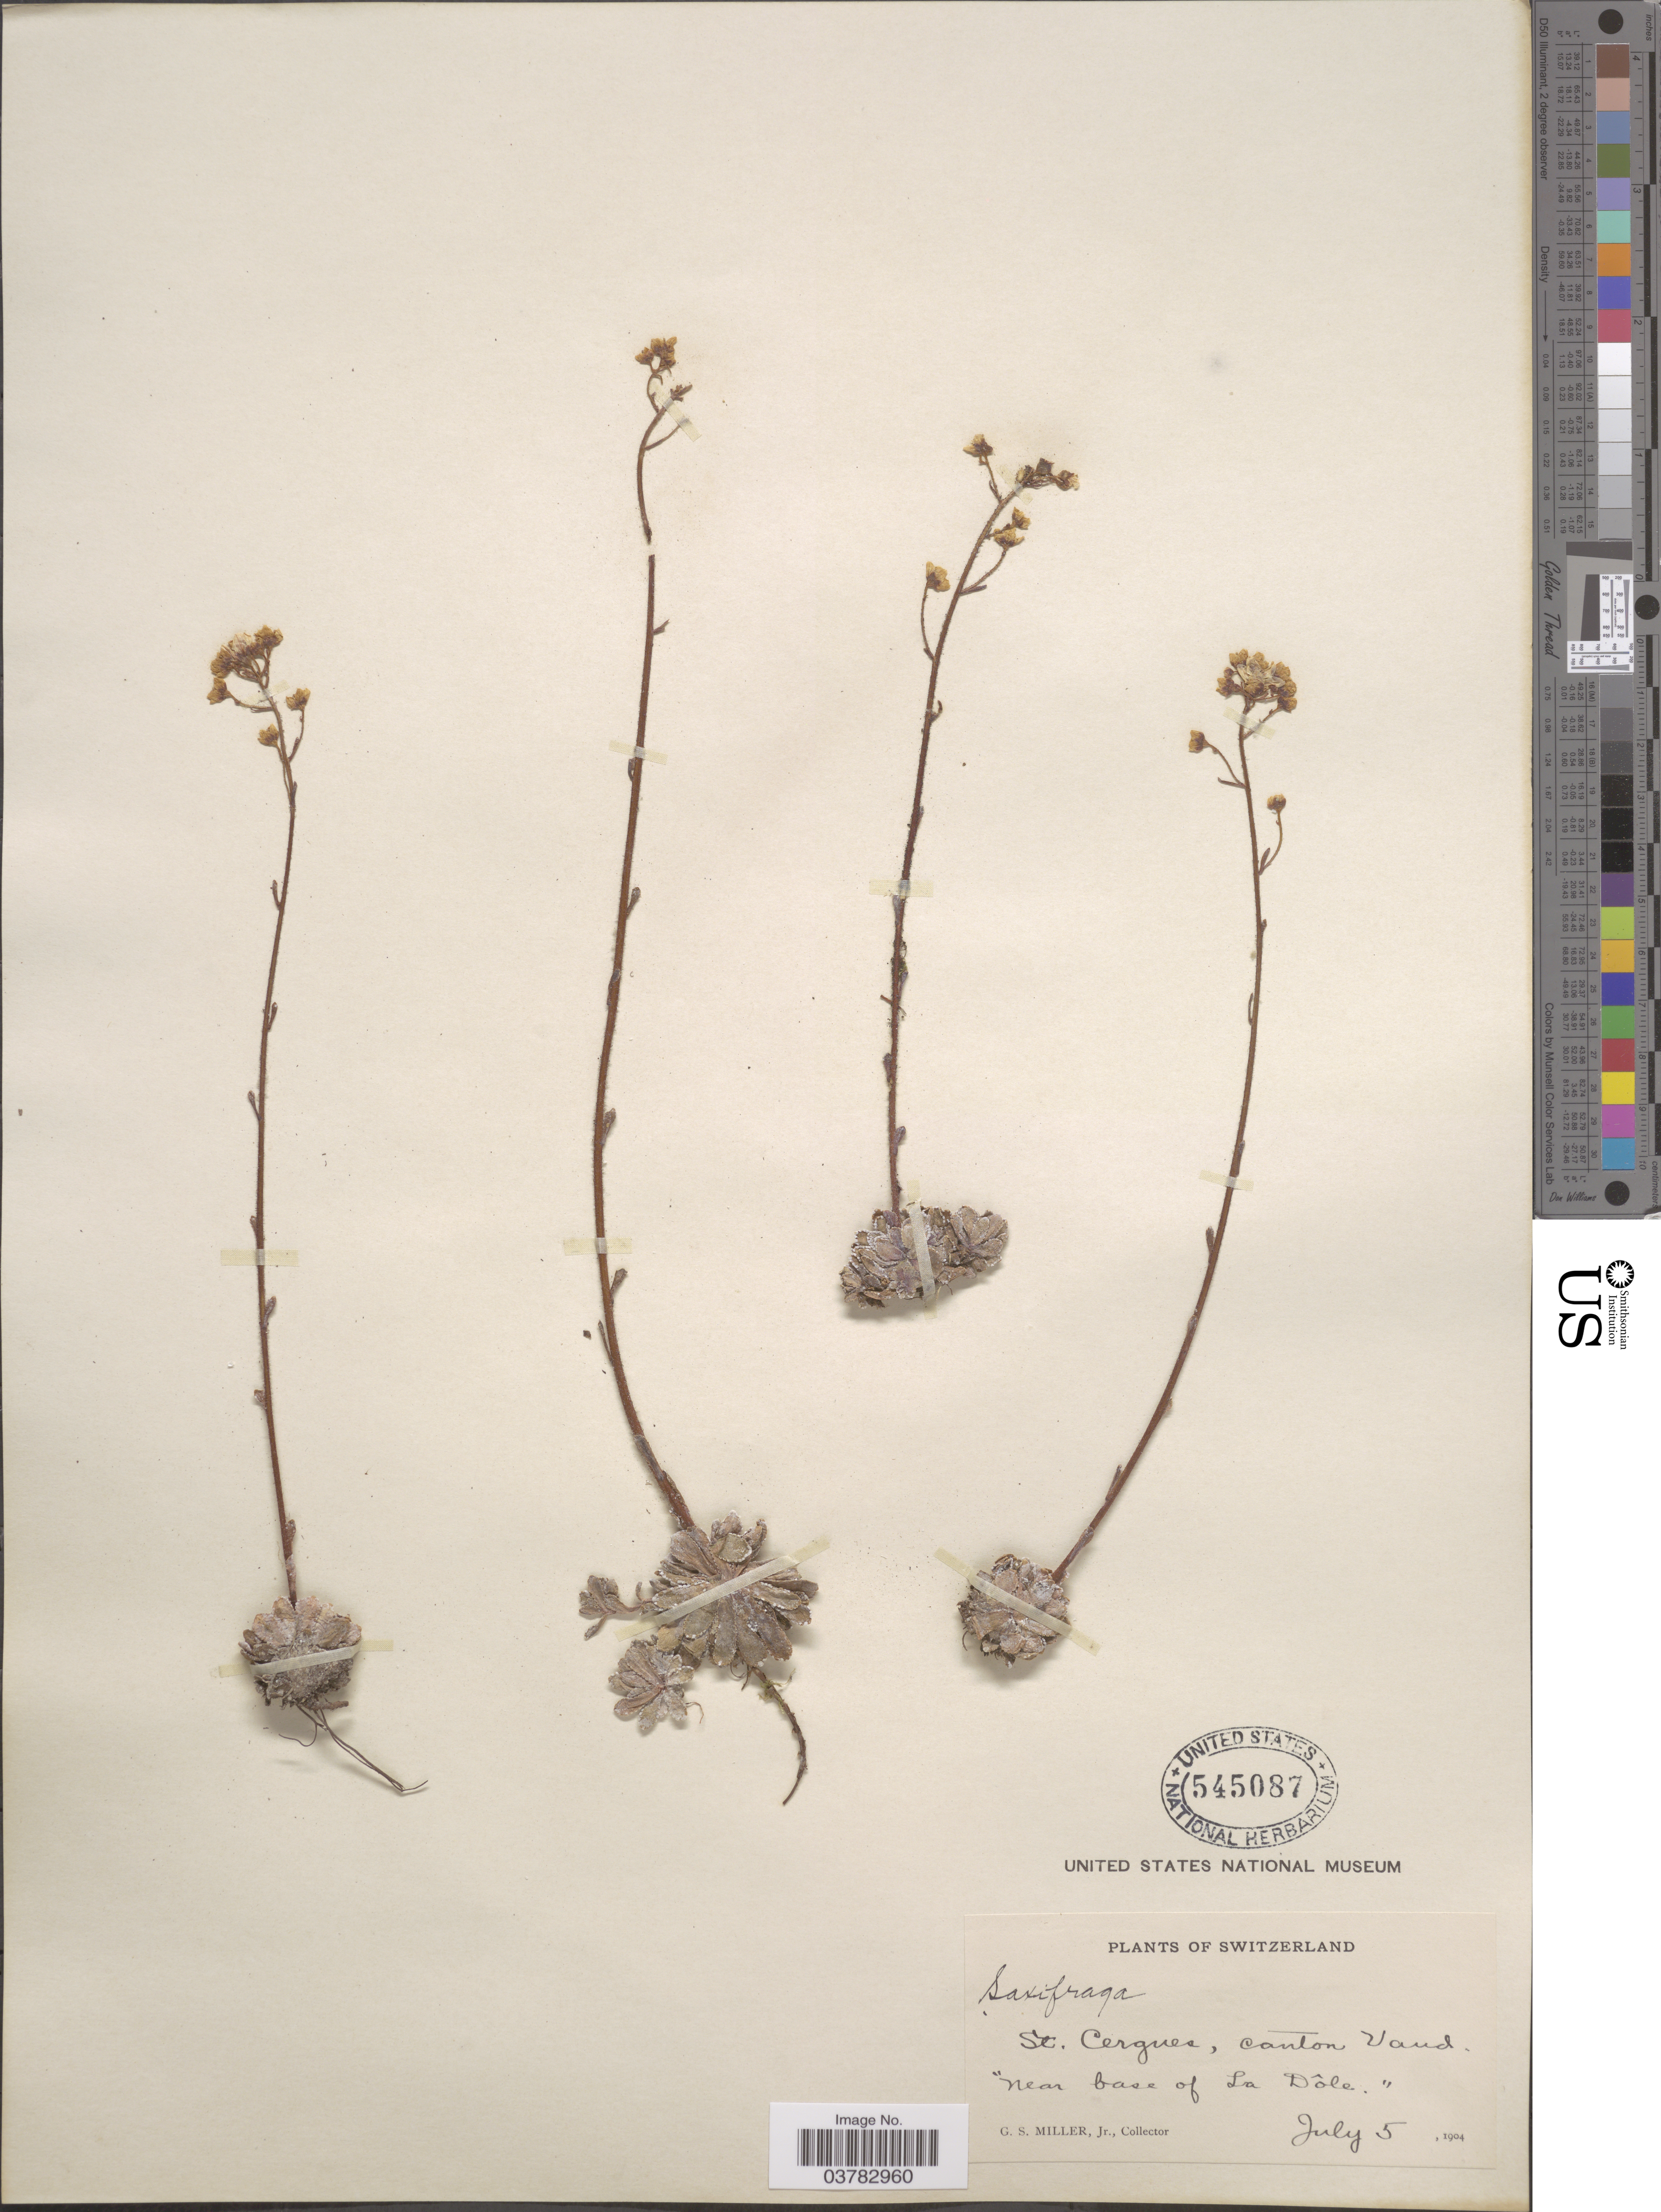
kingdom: Plantae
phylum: Tracheophyta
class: Magnoliopsida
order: Saxifragales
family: Saxifragaceae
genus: Saxifraga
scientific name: Saxifraga sp.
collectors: G. S. Miller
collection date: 1904-07-05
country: Switzerland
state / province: Vaud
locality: St. Cergues, canton Vaud. "Near base of La Dôle".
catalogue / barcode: US 545087